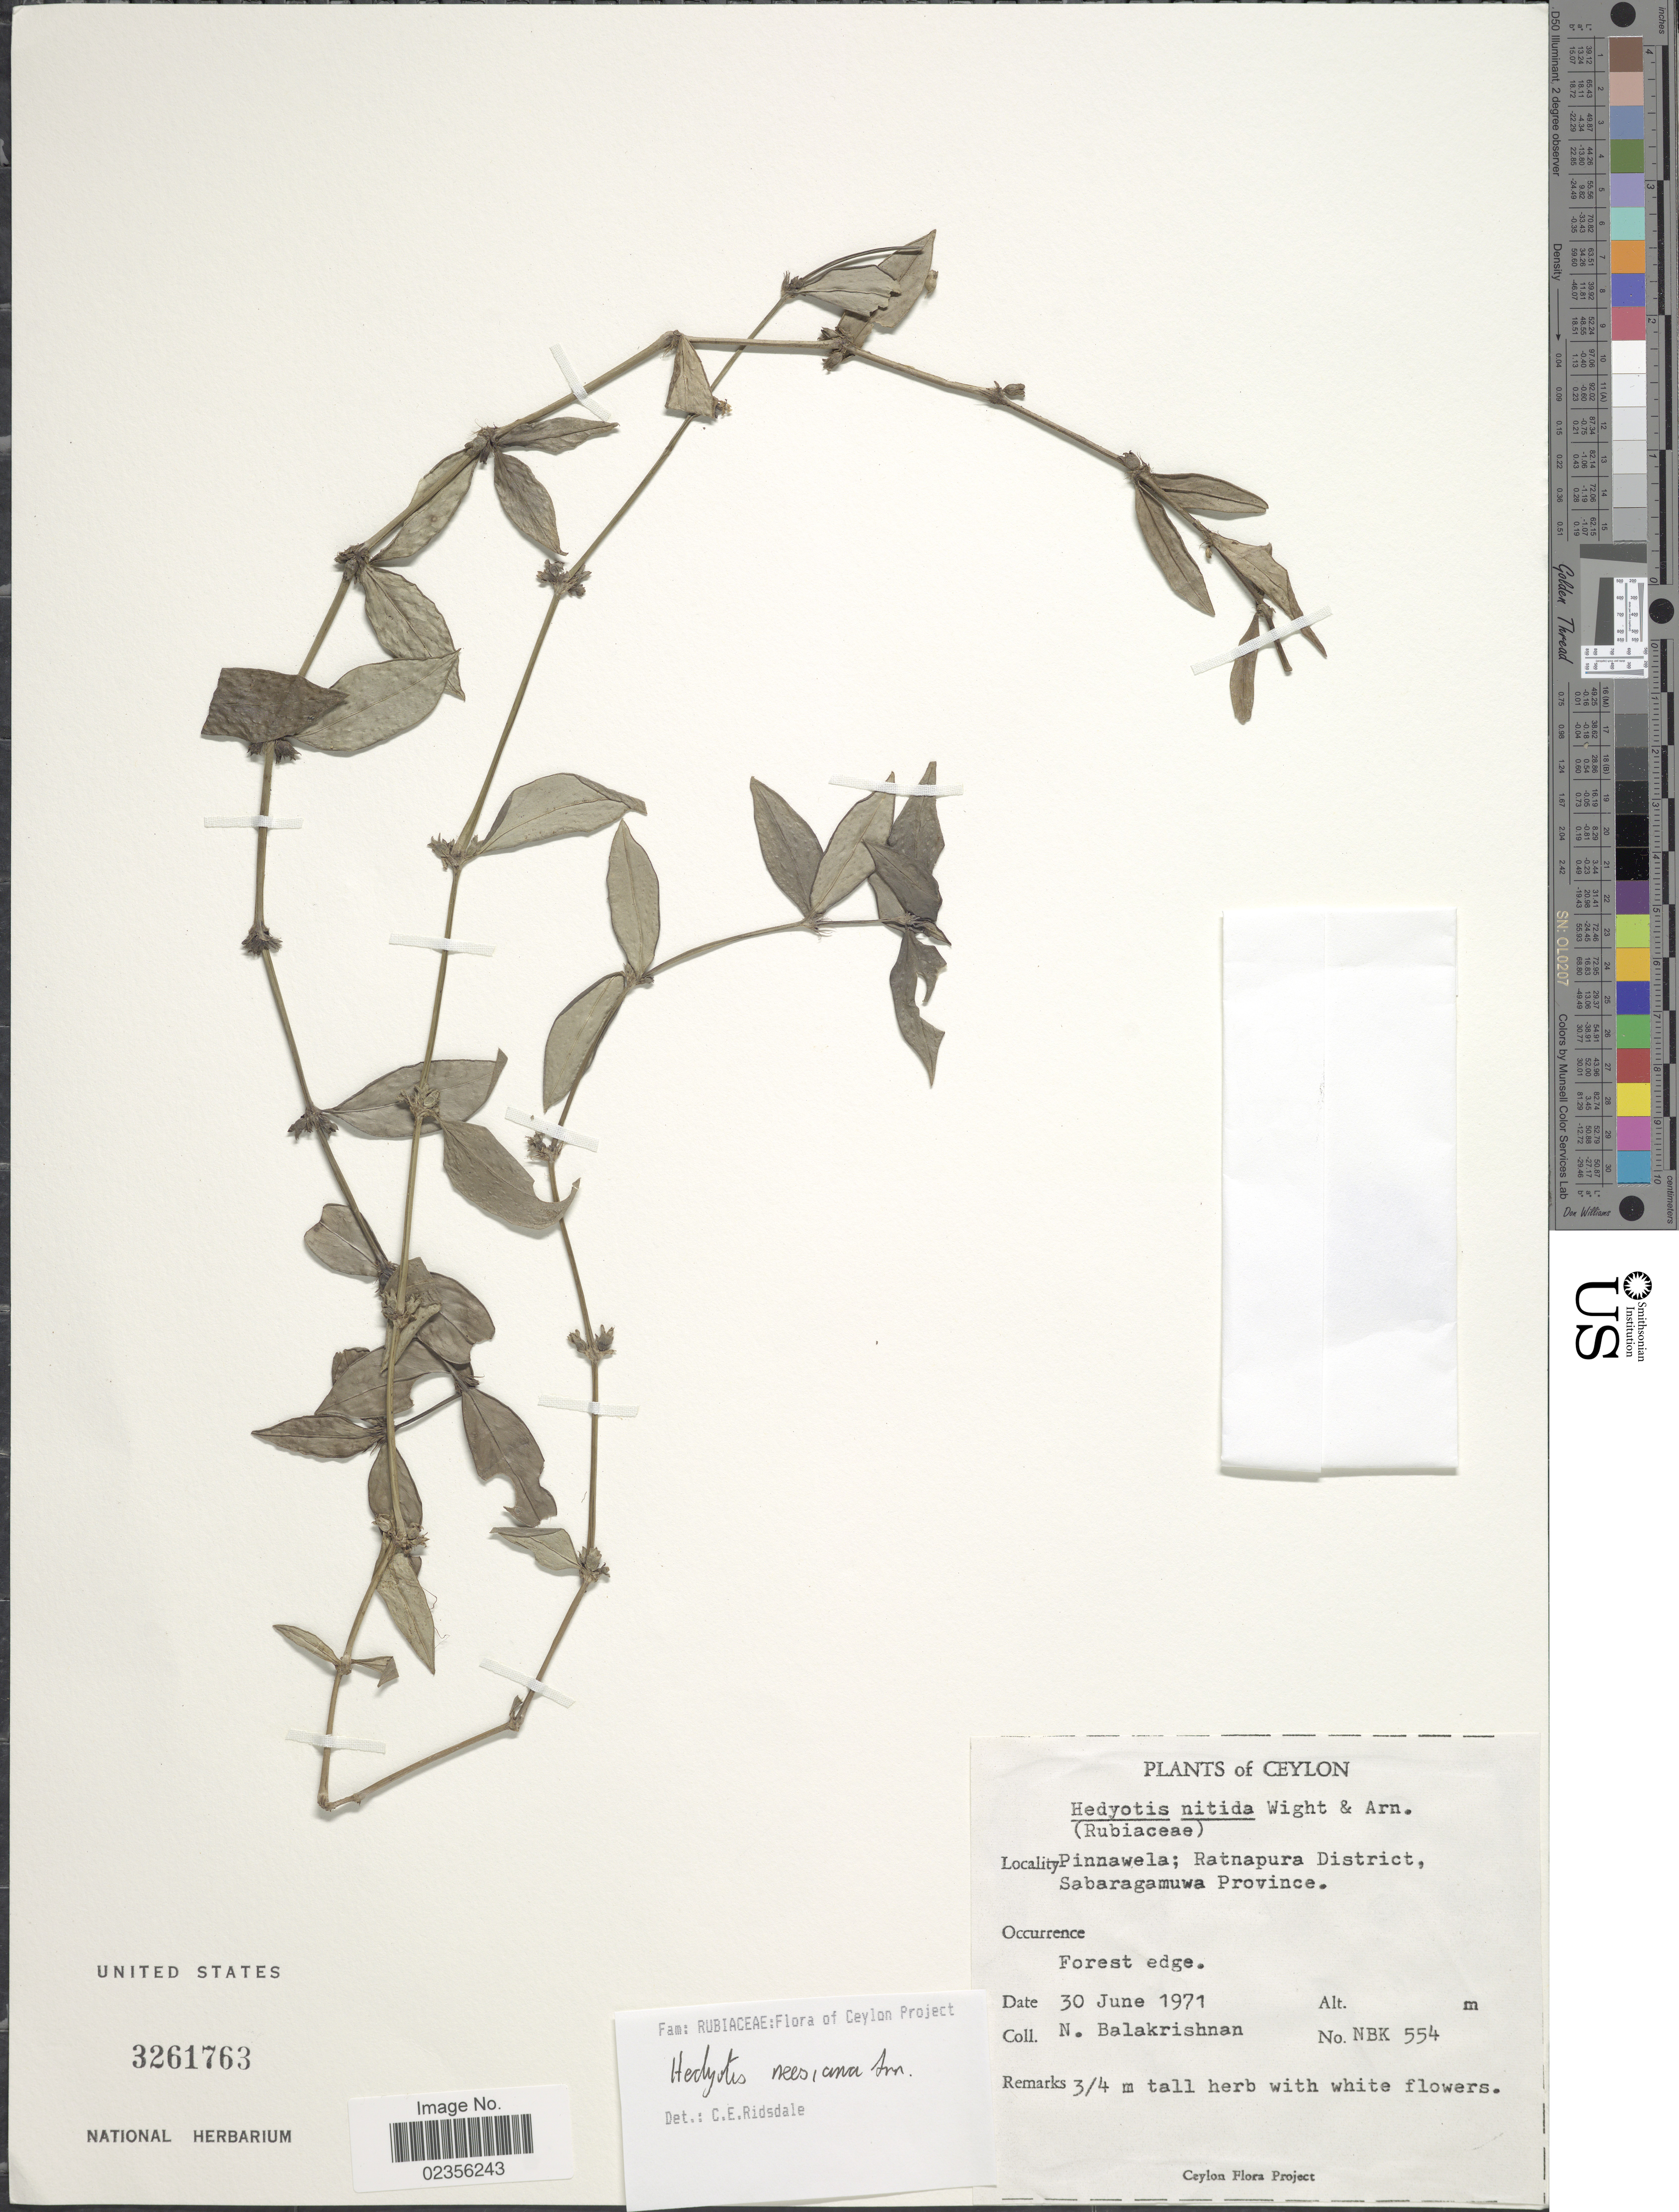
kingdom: Plantae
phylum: Tracheophyta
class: Magnoliopsida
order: Gentianales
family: Rubiaceae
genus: Hedyotis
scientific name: Hedyotis neesiana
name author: Arn.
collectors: N. Balakrishnan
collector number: NBK 554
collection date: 1971-06-30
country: Sri Lanka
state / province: Sabaragamuwa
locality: Ceylon, Pinnawela, Ratnapura District, Sabaragamuwa Province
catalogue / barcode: US 3261763